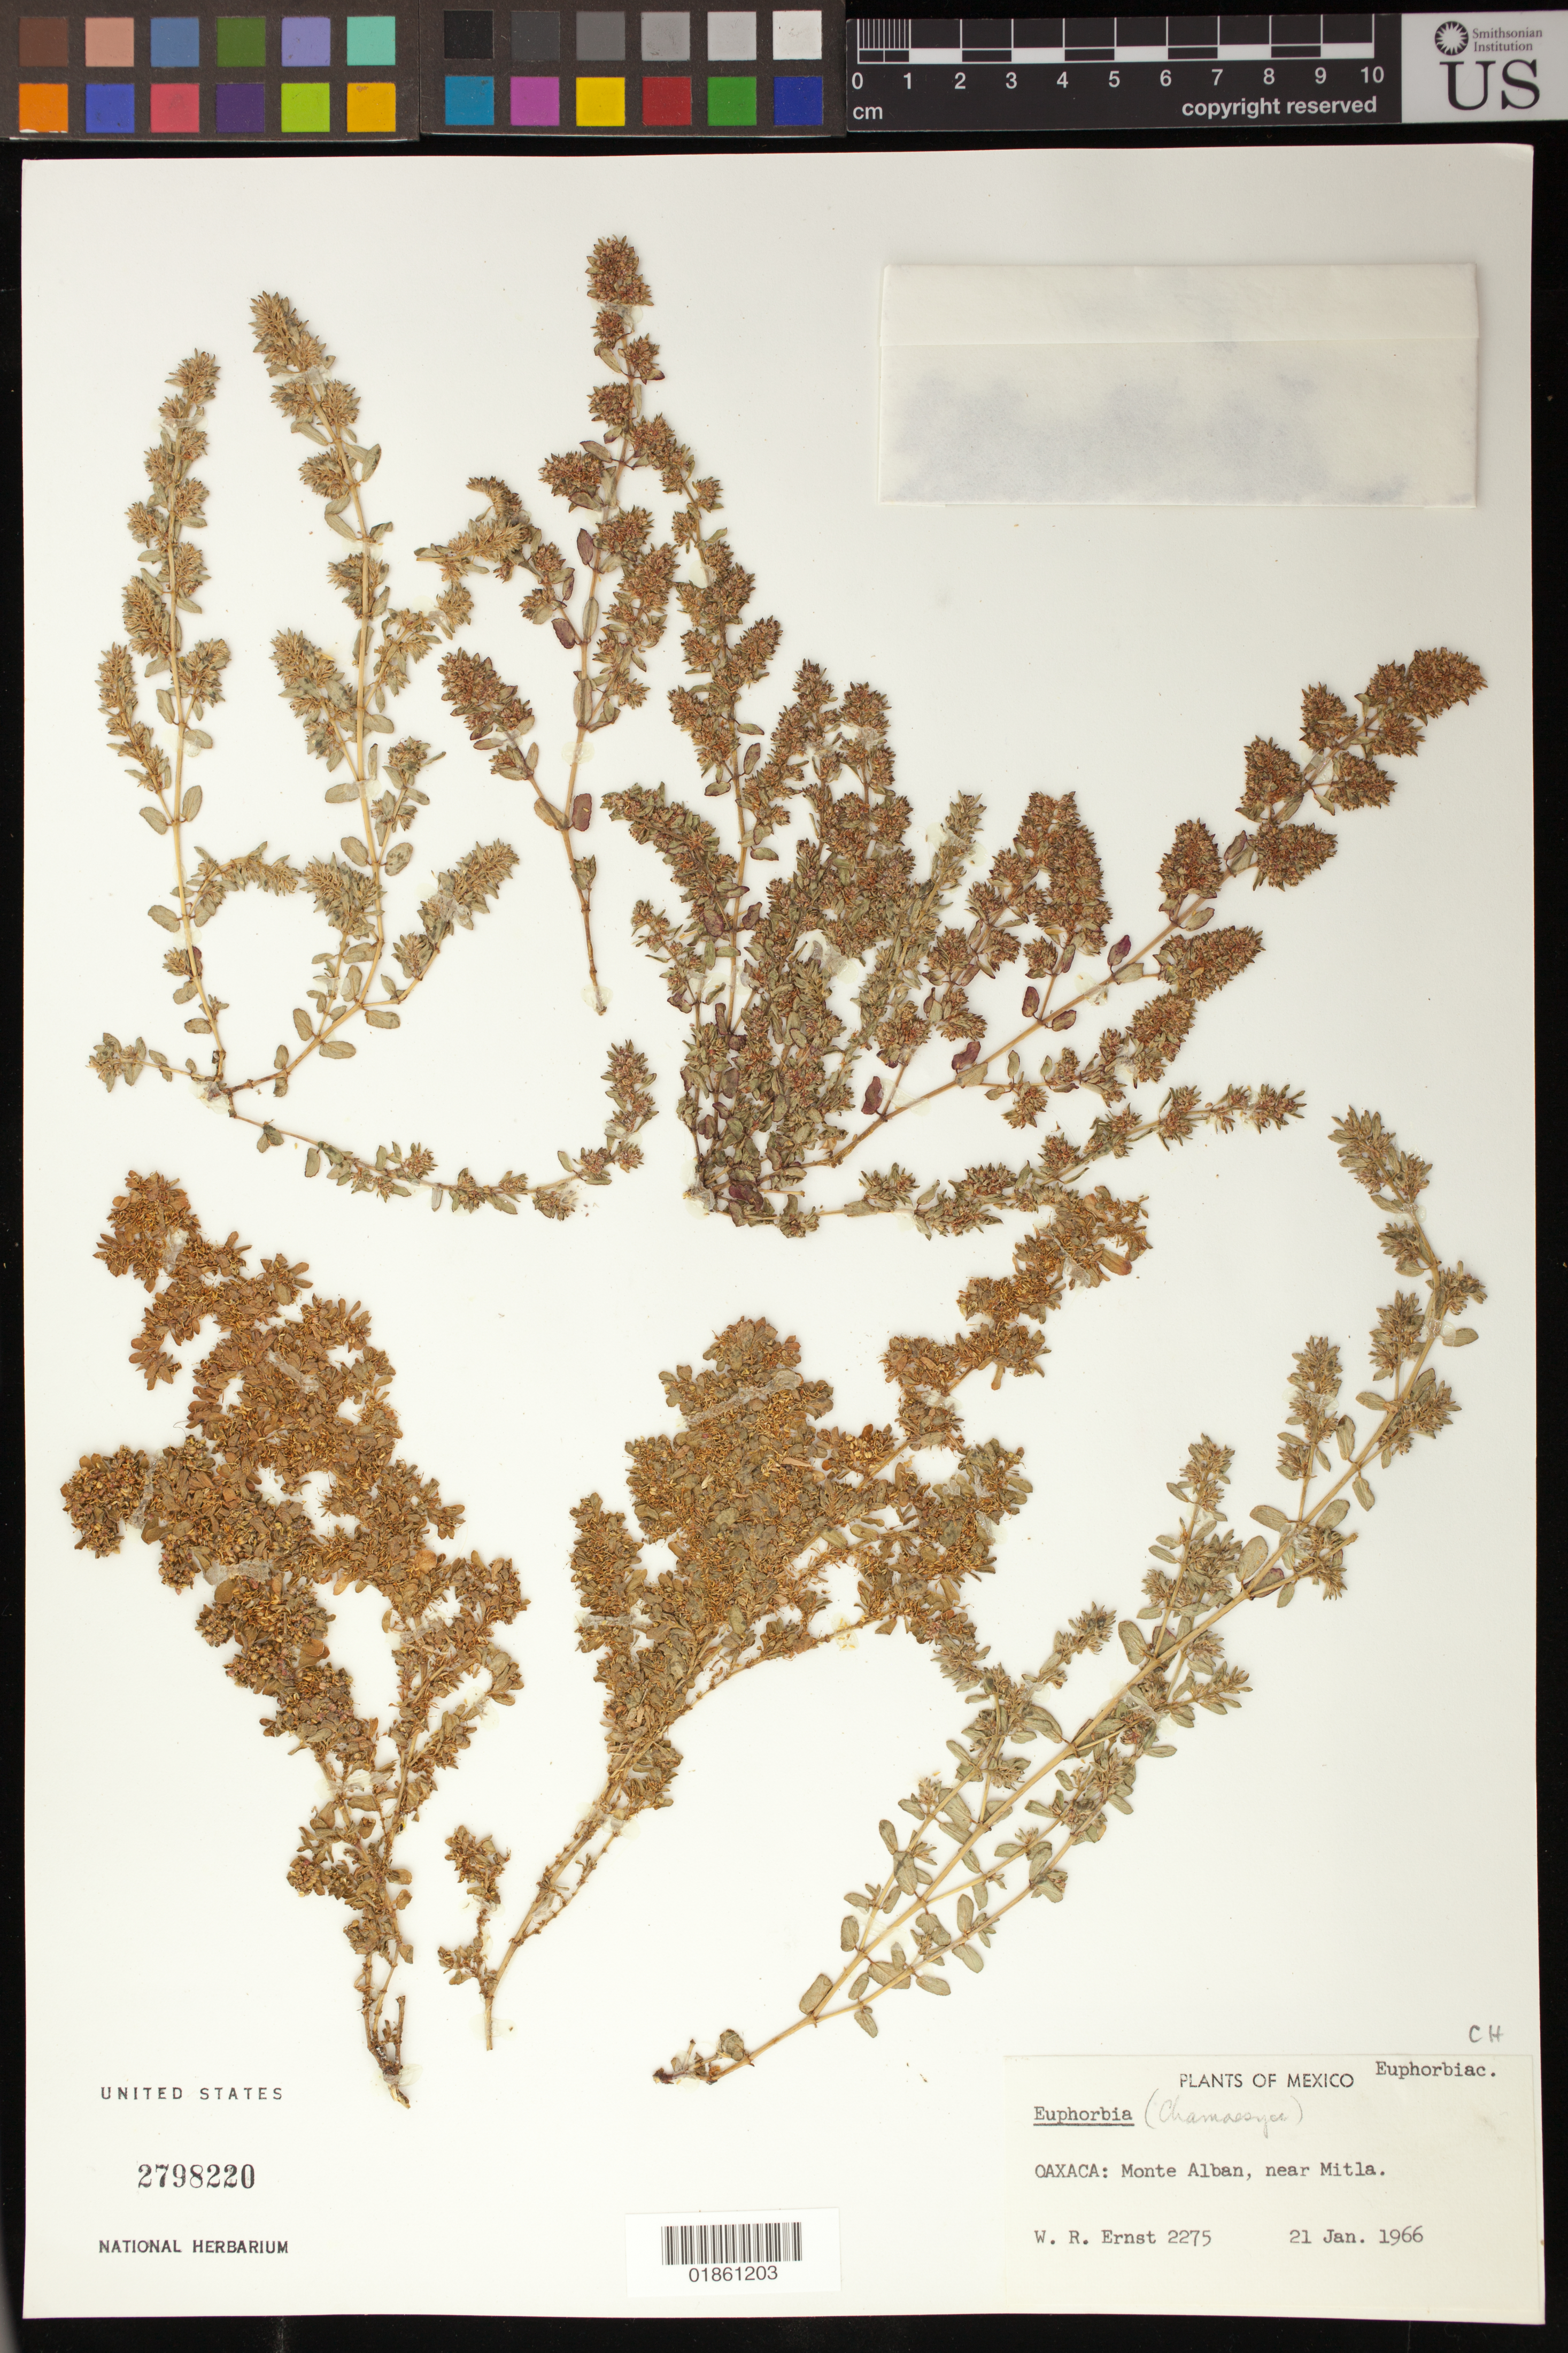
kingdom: Plantae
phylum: Tracheophyta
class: Magnoliopsida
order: Malpighiales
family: Euphorbiaceae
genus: Euphorbia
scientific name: Euphorbia sp.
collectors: W. R. Ernst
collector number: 2275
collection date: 1966-01-21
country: Mexico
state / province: Oaxaca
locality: Monte Alban, near Mitla.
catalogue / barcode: US 2798220